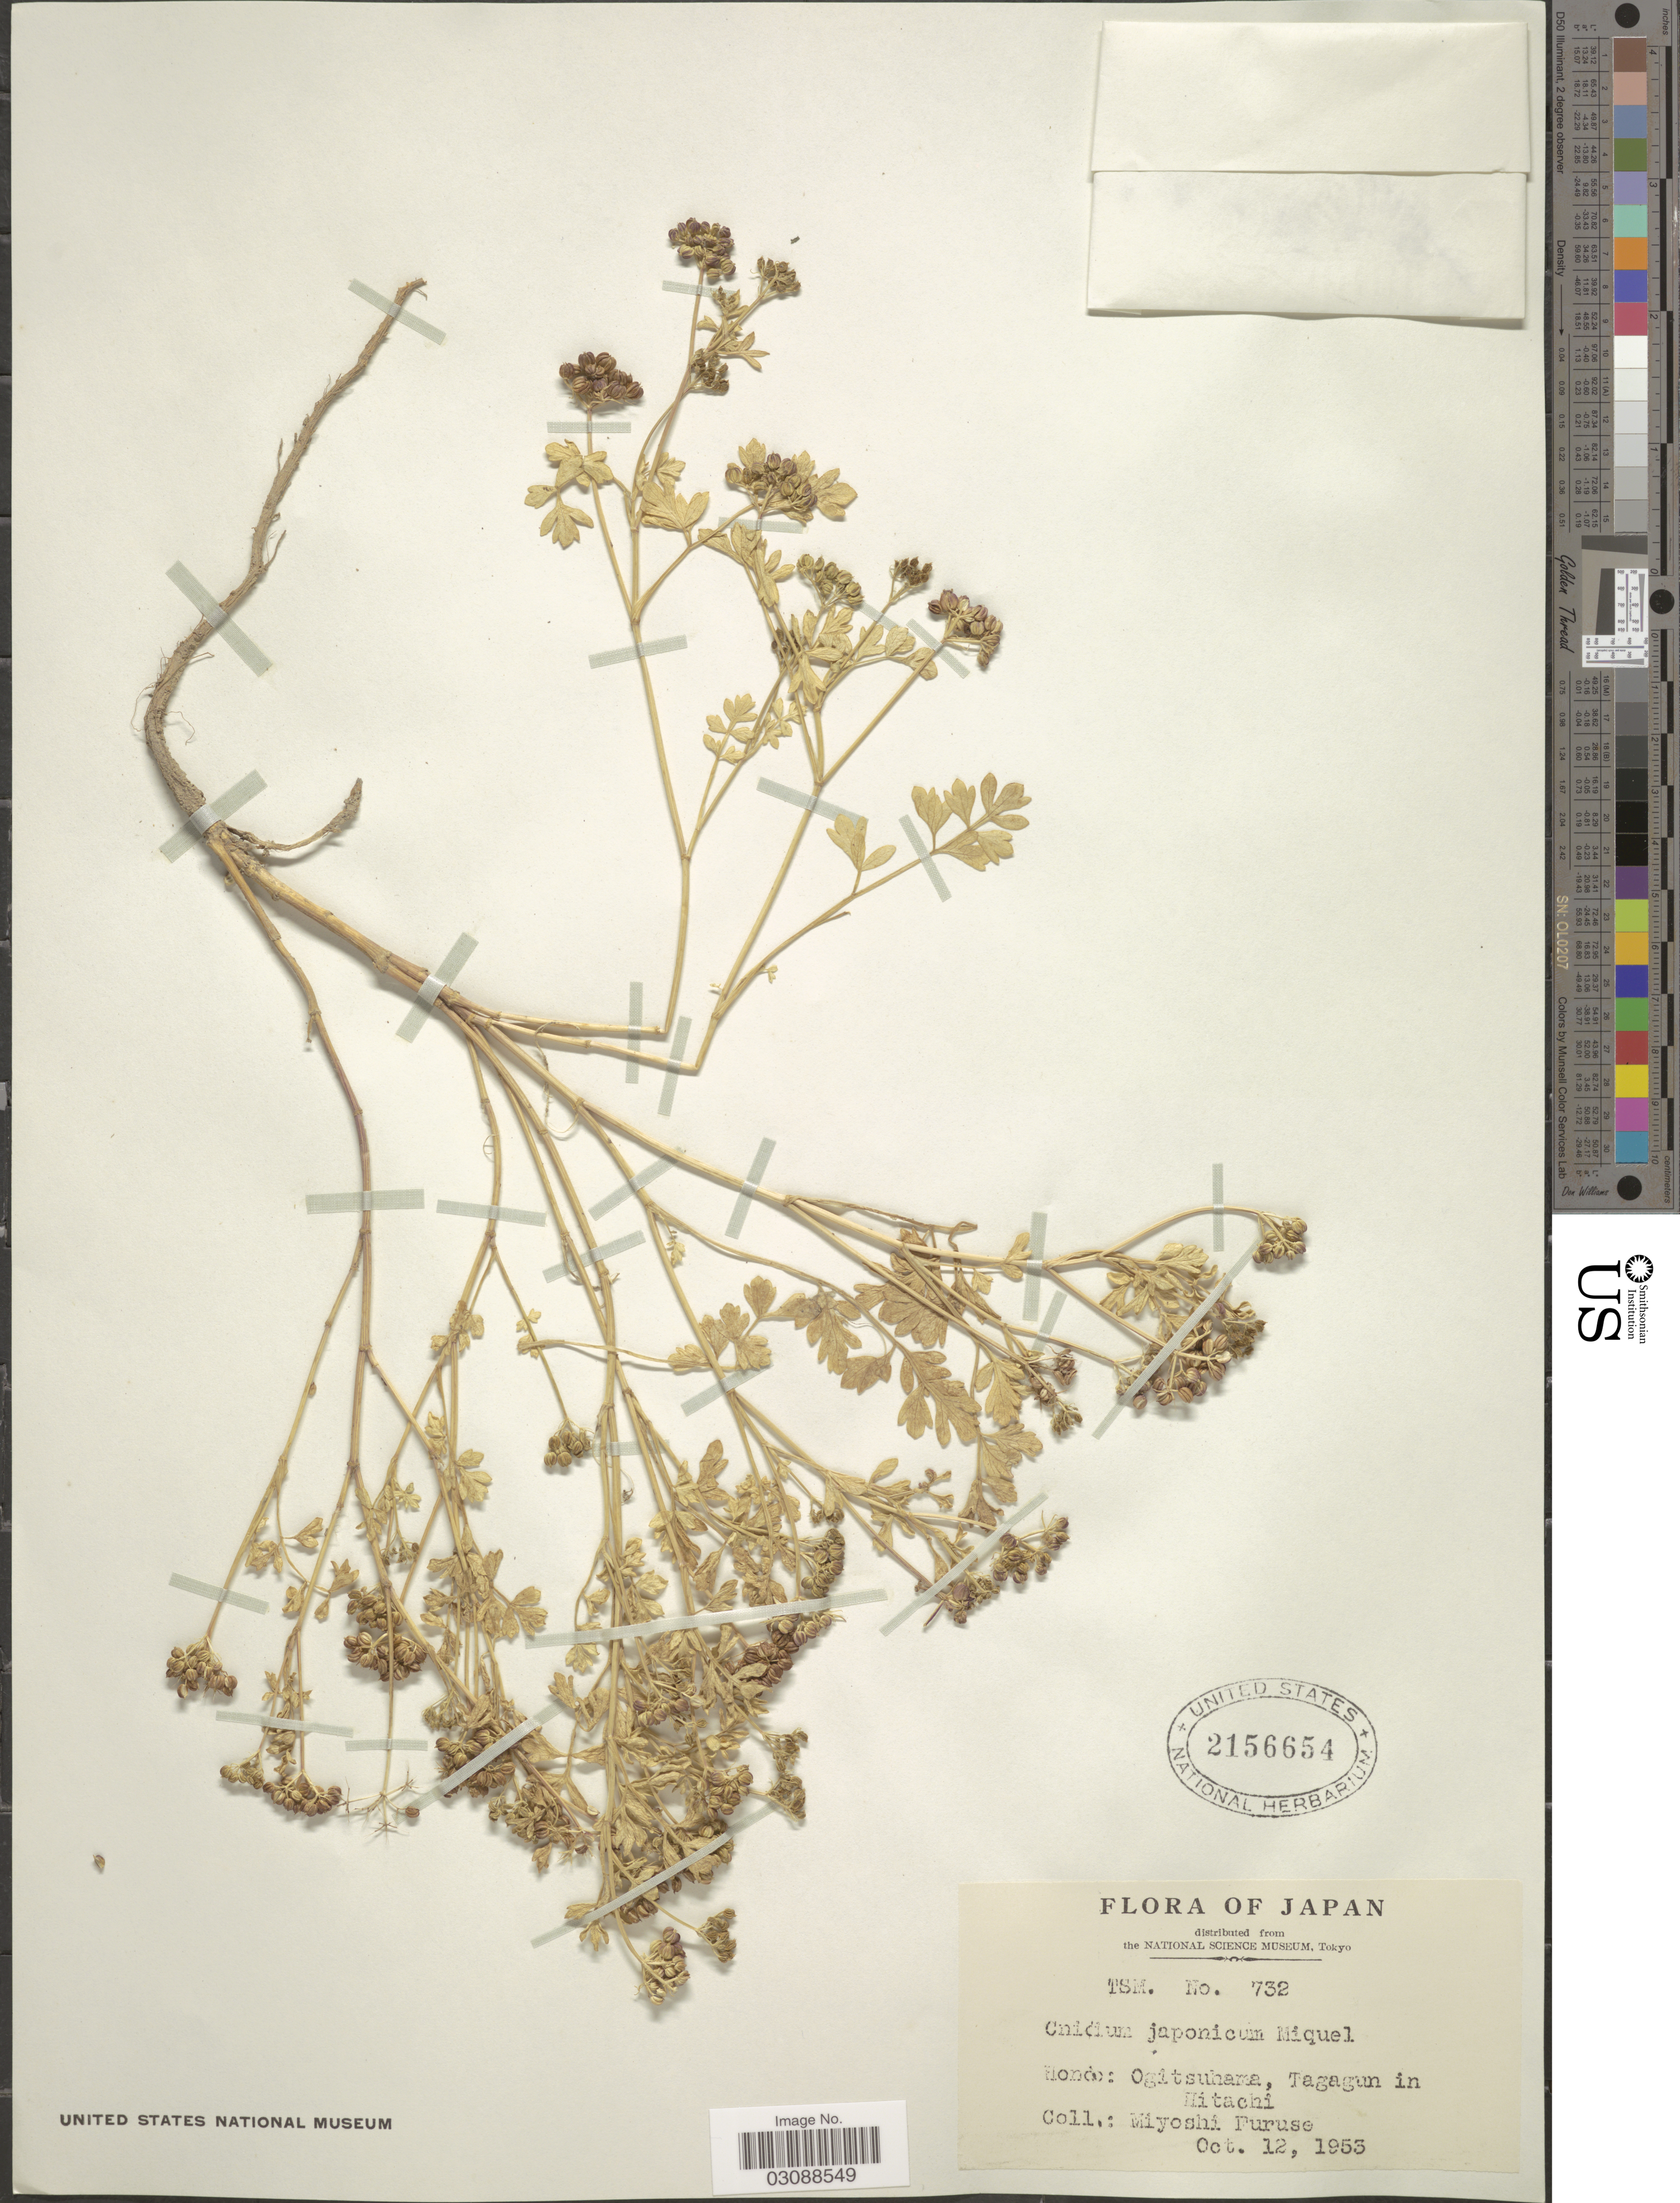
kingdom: Plantae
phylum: Tracheophyta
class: Magnoliopsida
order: Apiales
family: Apiaceae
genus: Cnidium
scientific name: Cnidium japonicum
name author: Miq.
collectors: M. Furuse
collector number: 732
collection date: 1953-10-12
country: Japan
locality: Hondo: Ogitsuhama, Tagagun in Hitachi.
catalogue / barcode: US 2156654